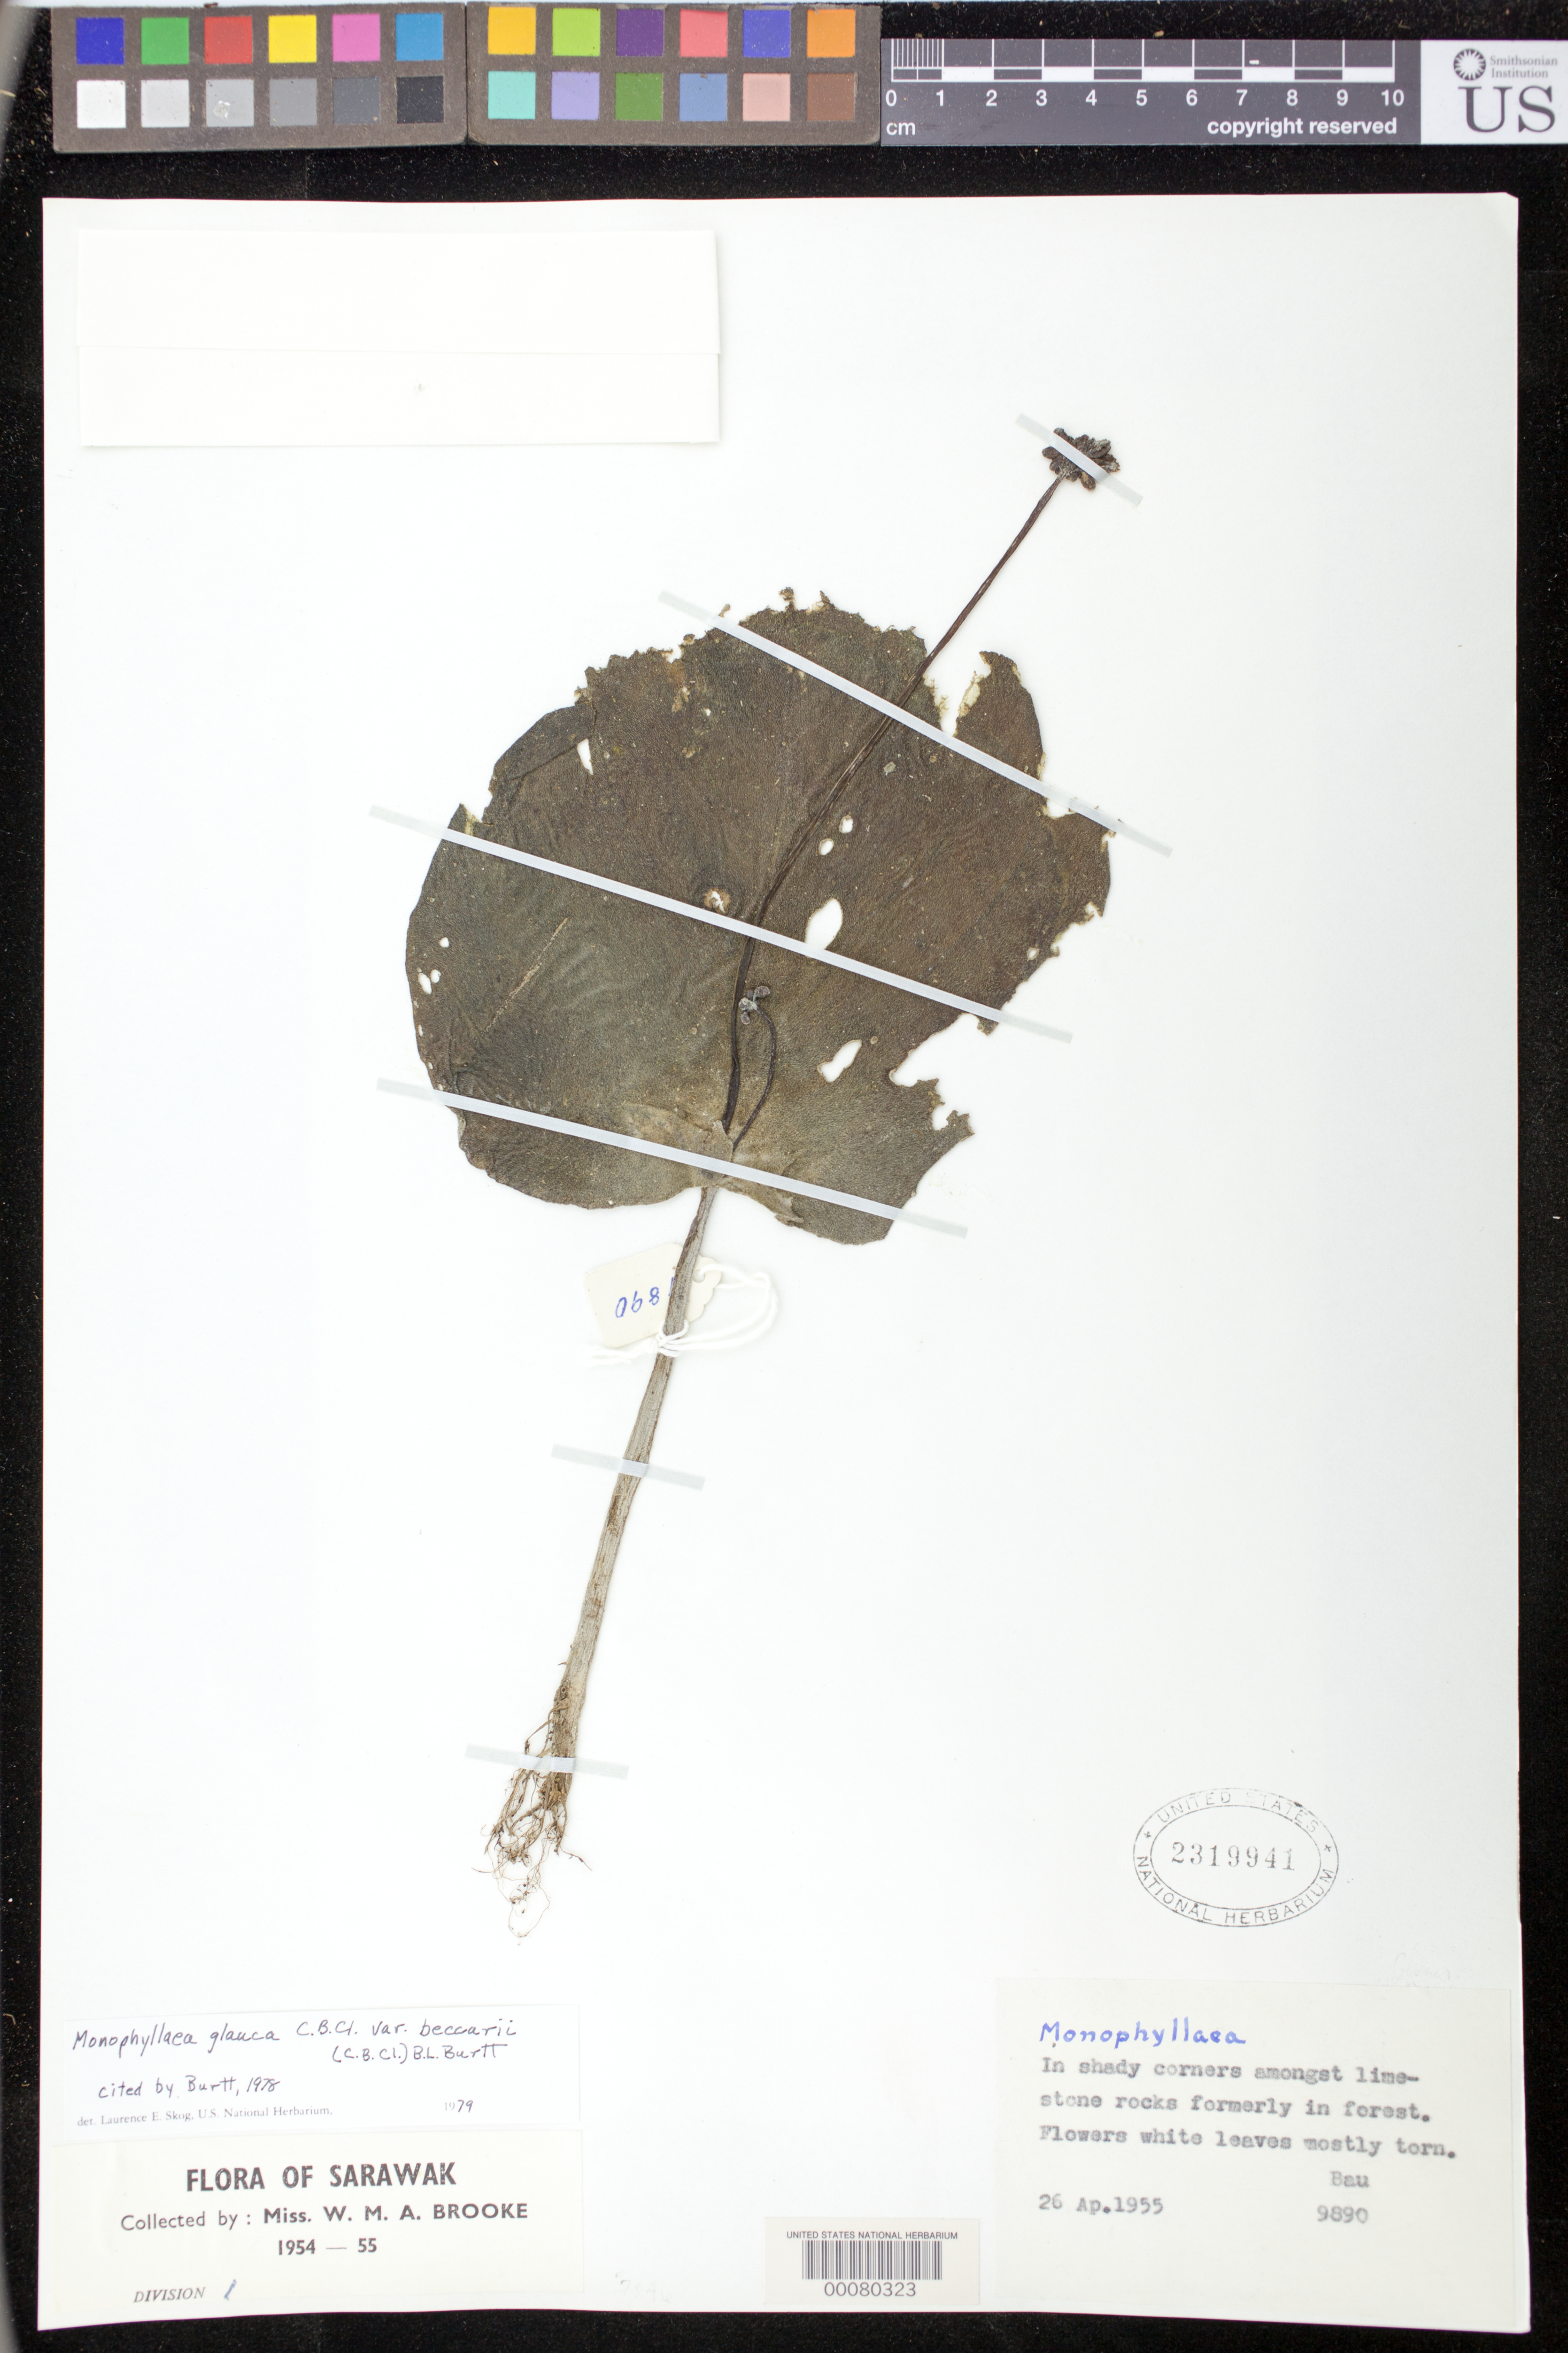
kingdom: Plantae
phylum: Tracheophyta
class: Magnoliopsida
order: Lamiales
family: Gesneriaceae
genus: Monophyllaea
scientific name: Monophyllaea glauca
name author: C.B. Clarke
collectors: W. Brooke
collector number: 9890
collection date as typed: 26 Apr 1955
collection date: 1955-04-26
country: Malaysia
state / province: Sarawak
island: Borneo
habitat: In shady corners amongst limestone rocks formerly in forest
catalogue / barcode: US 2319941